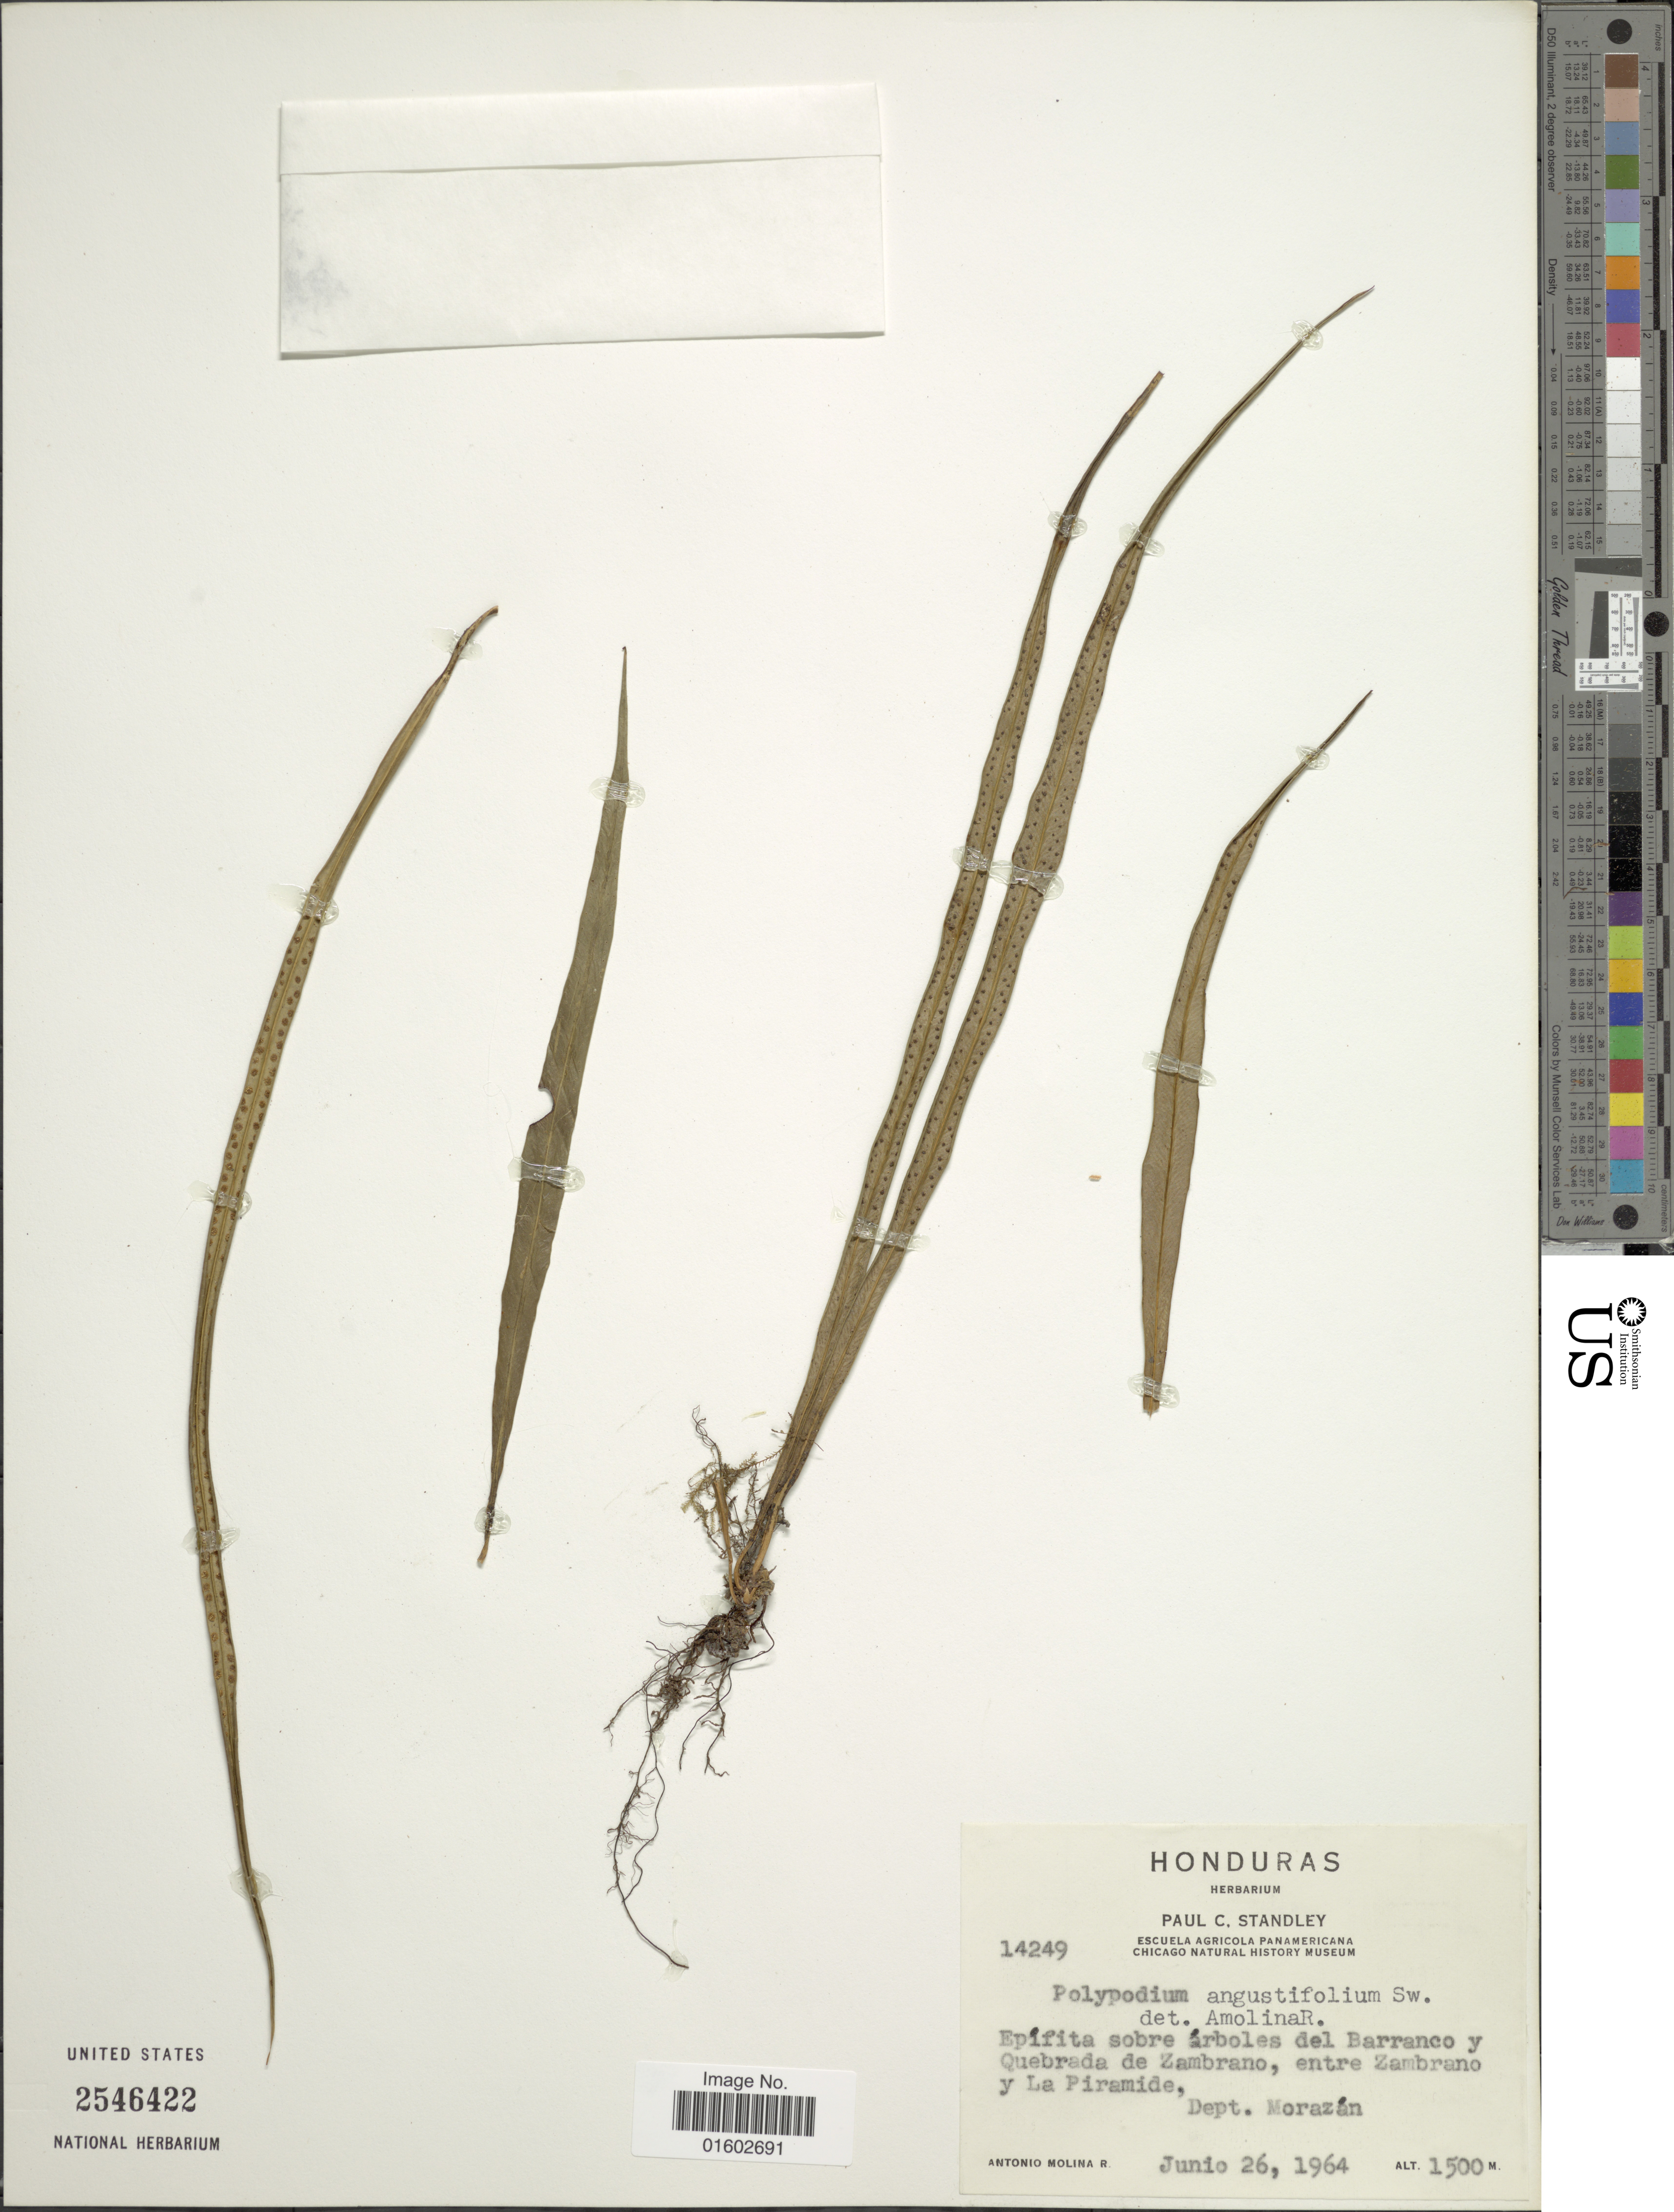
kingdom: Plantae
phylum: Tracheophyta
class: Polypodiopsida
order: Polypodiales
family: Polypodiaceae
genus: Campyloneurum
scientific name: Campyloneurum angustifolium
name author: (Sw.) Fée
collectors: A. Molina R.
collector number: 14249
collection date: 1964-06-26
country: Honduras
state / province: Fco. Morazán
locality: Dept. Morazan, sobre arboles del Barranco y Quebrada de Zambrano, entre Zambrano y La Piramide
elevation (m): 1500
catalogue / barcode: US 2546422